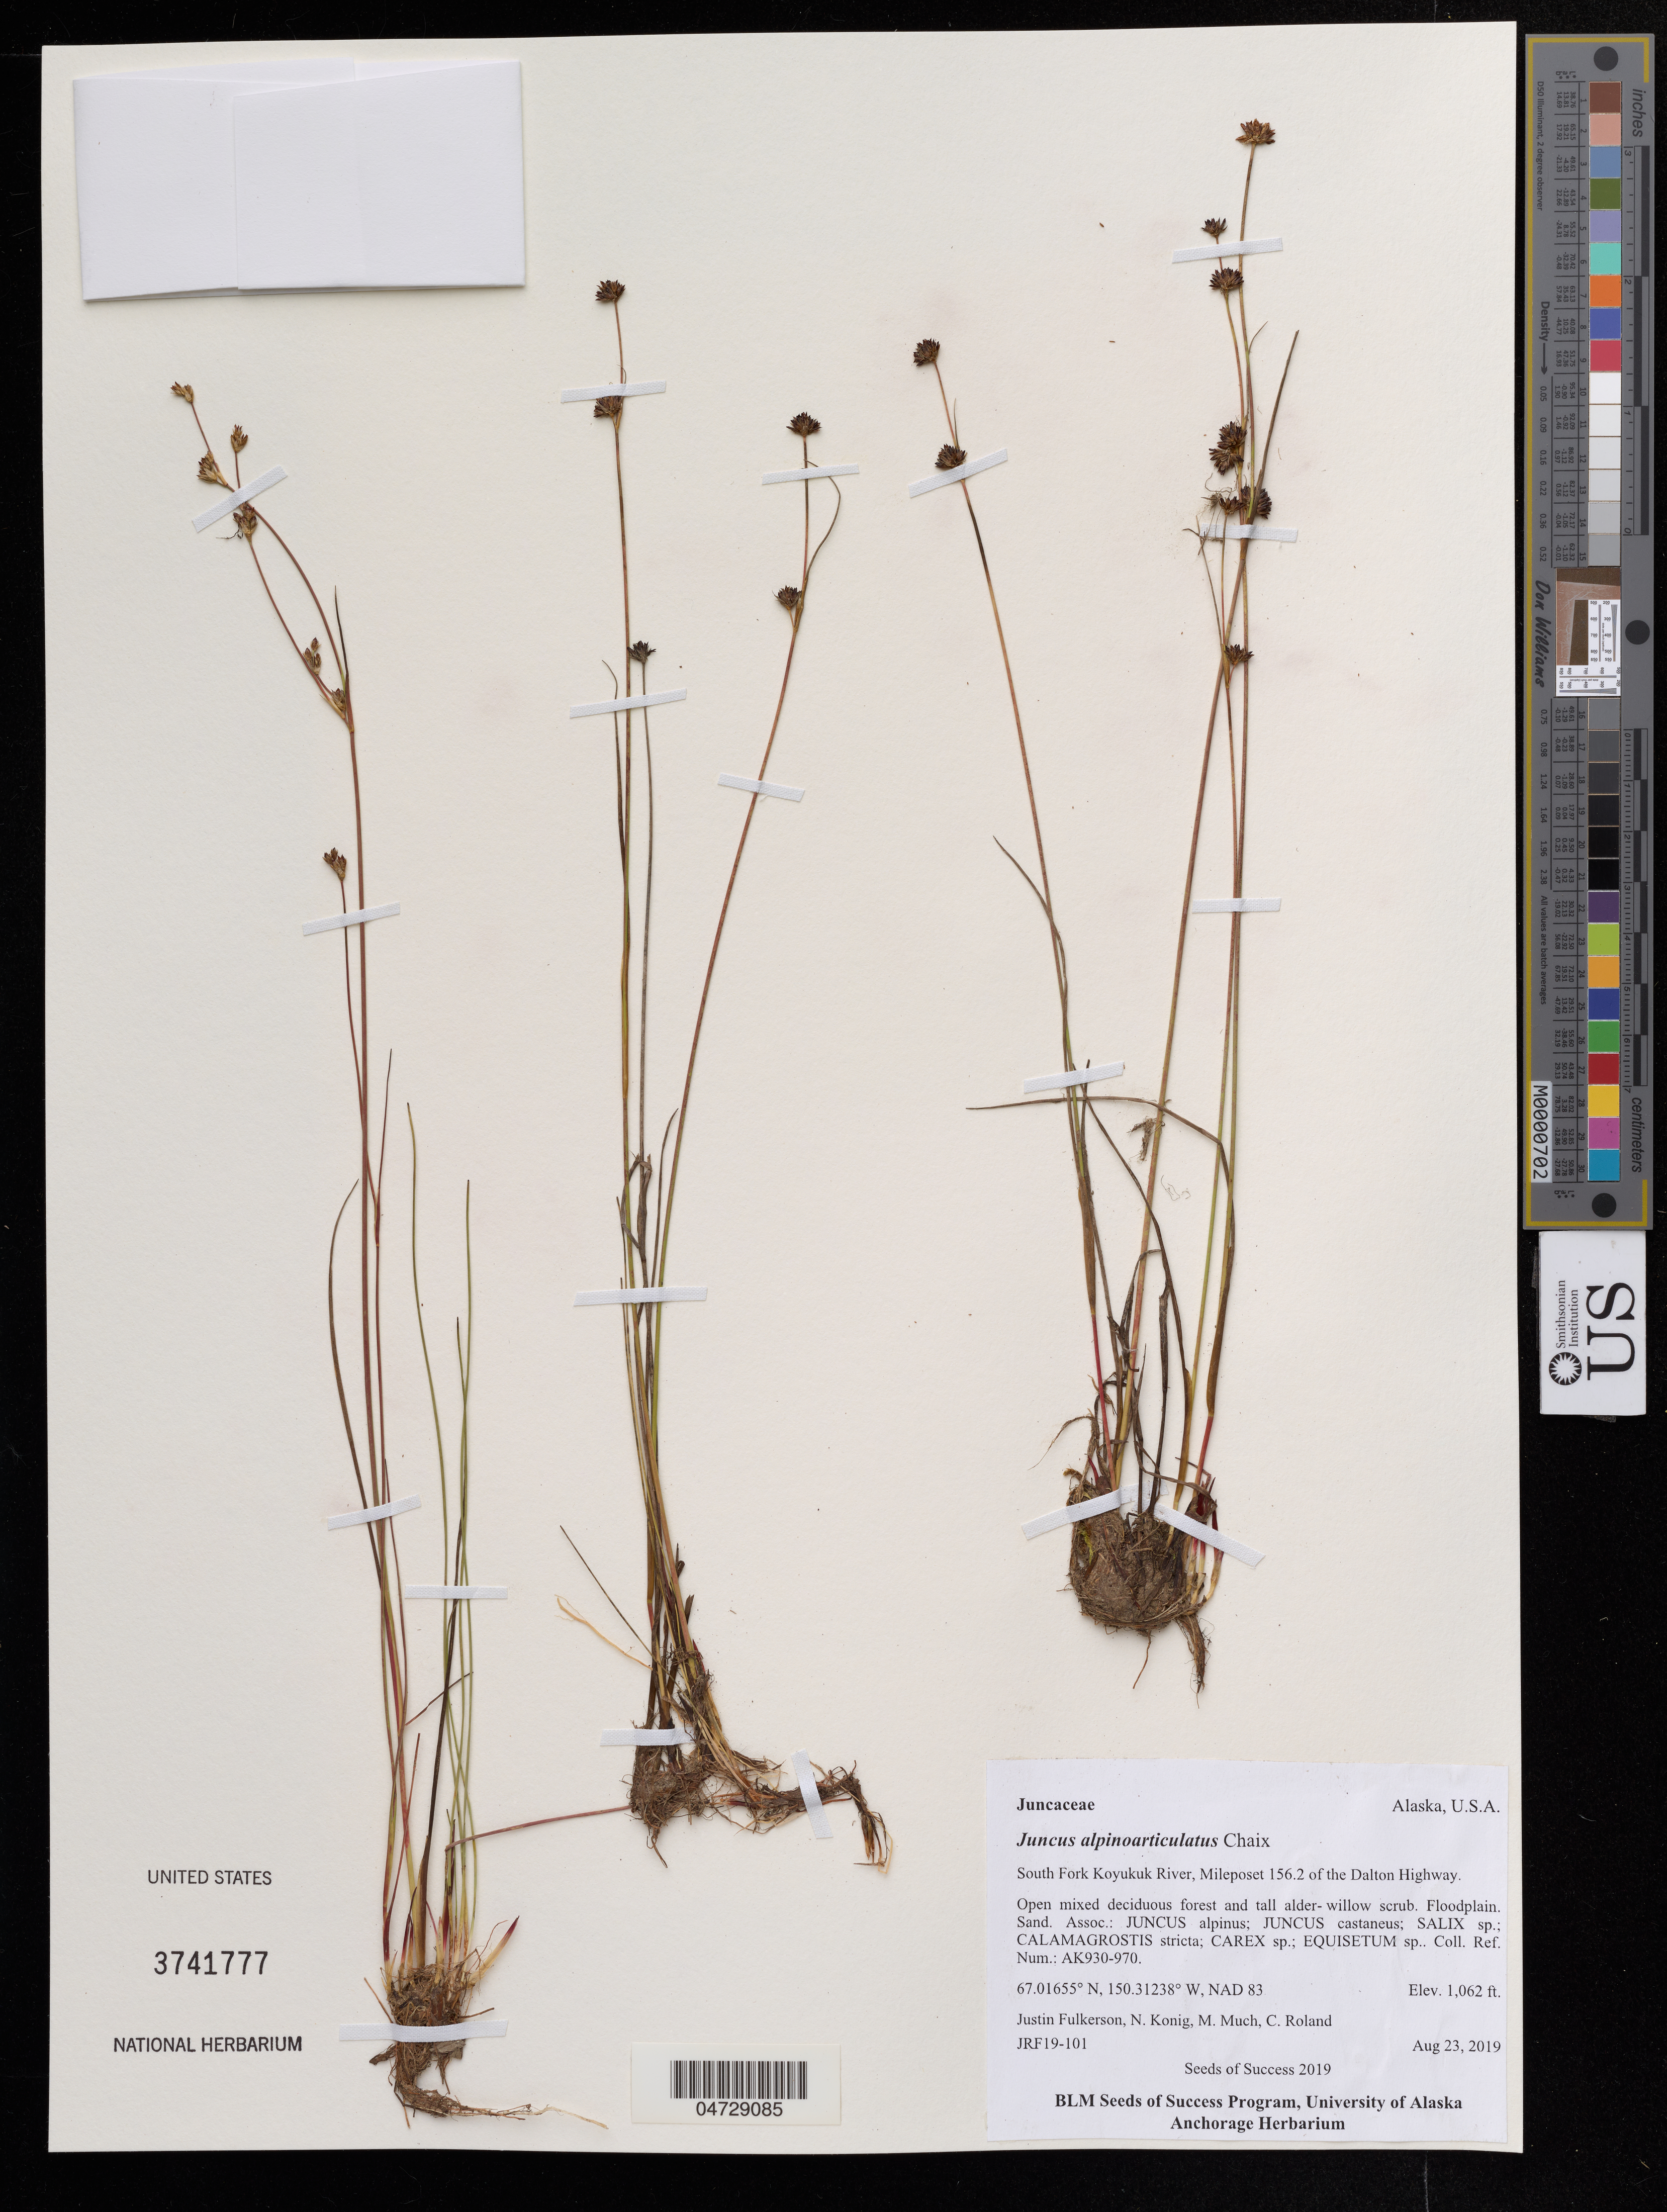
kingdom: Plantae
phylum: Tracheophyta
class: Liliopsida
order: Poales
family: Juncaceae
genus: Juncus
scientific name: Juncus alpinoarticulatus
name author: Vill.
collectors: J. Fulkerson, N. Konig & C. Roland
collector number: JRF19-101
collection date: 2019-08-23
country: United States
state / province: Alaska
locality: South Fork Koyukuk River, Mileposet 156.2 of the Dalton Higway.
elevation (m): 324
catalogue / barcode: US 3741777